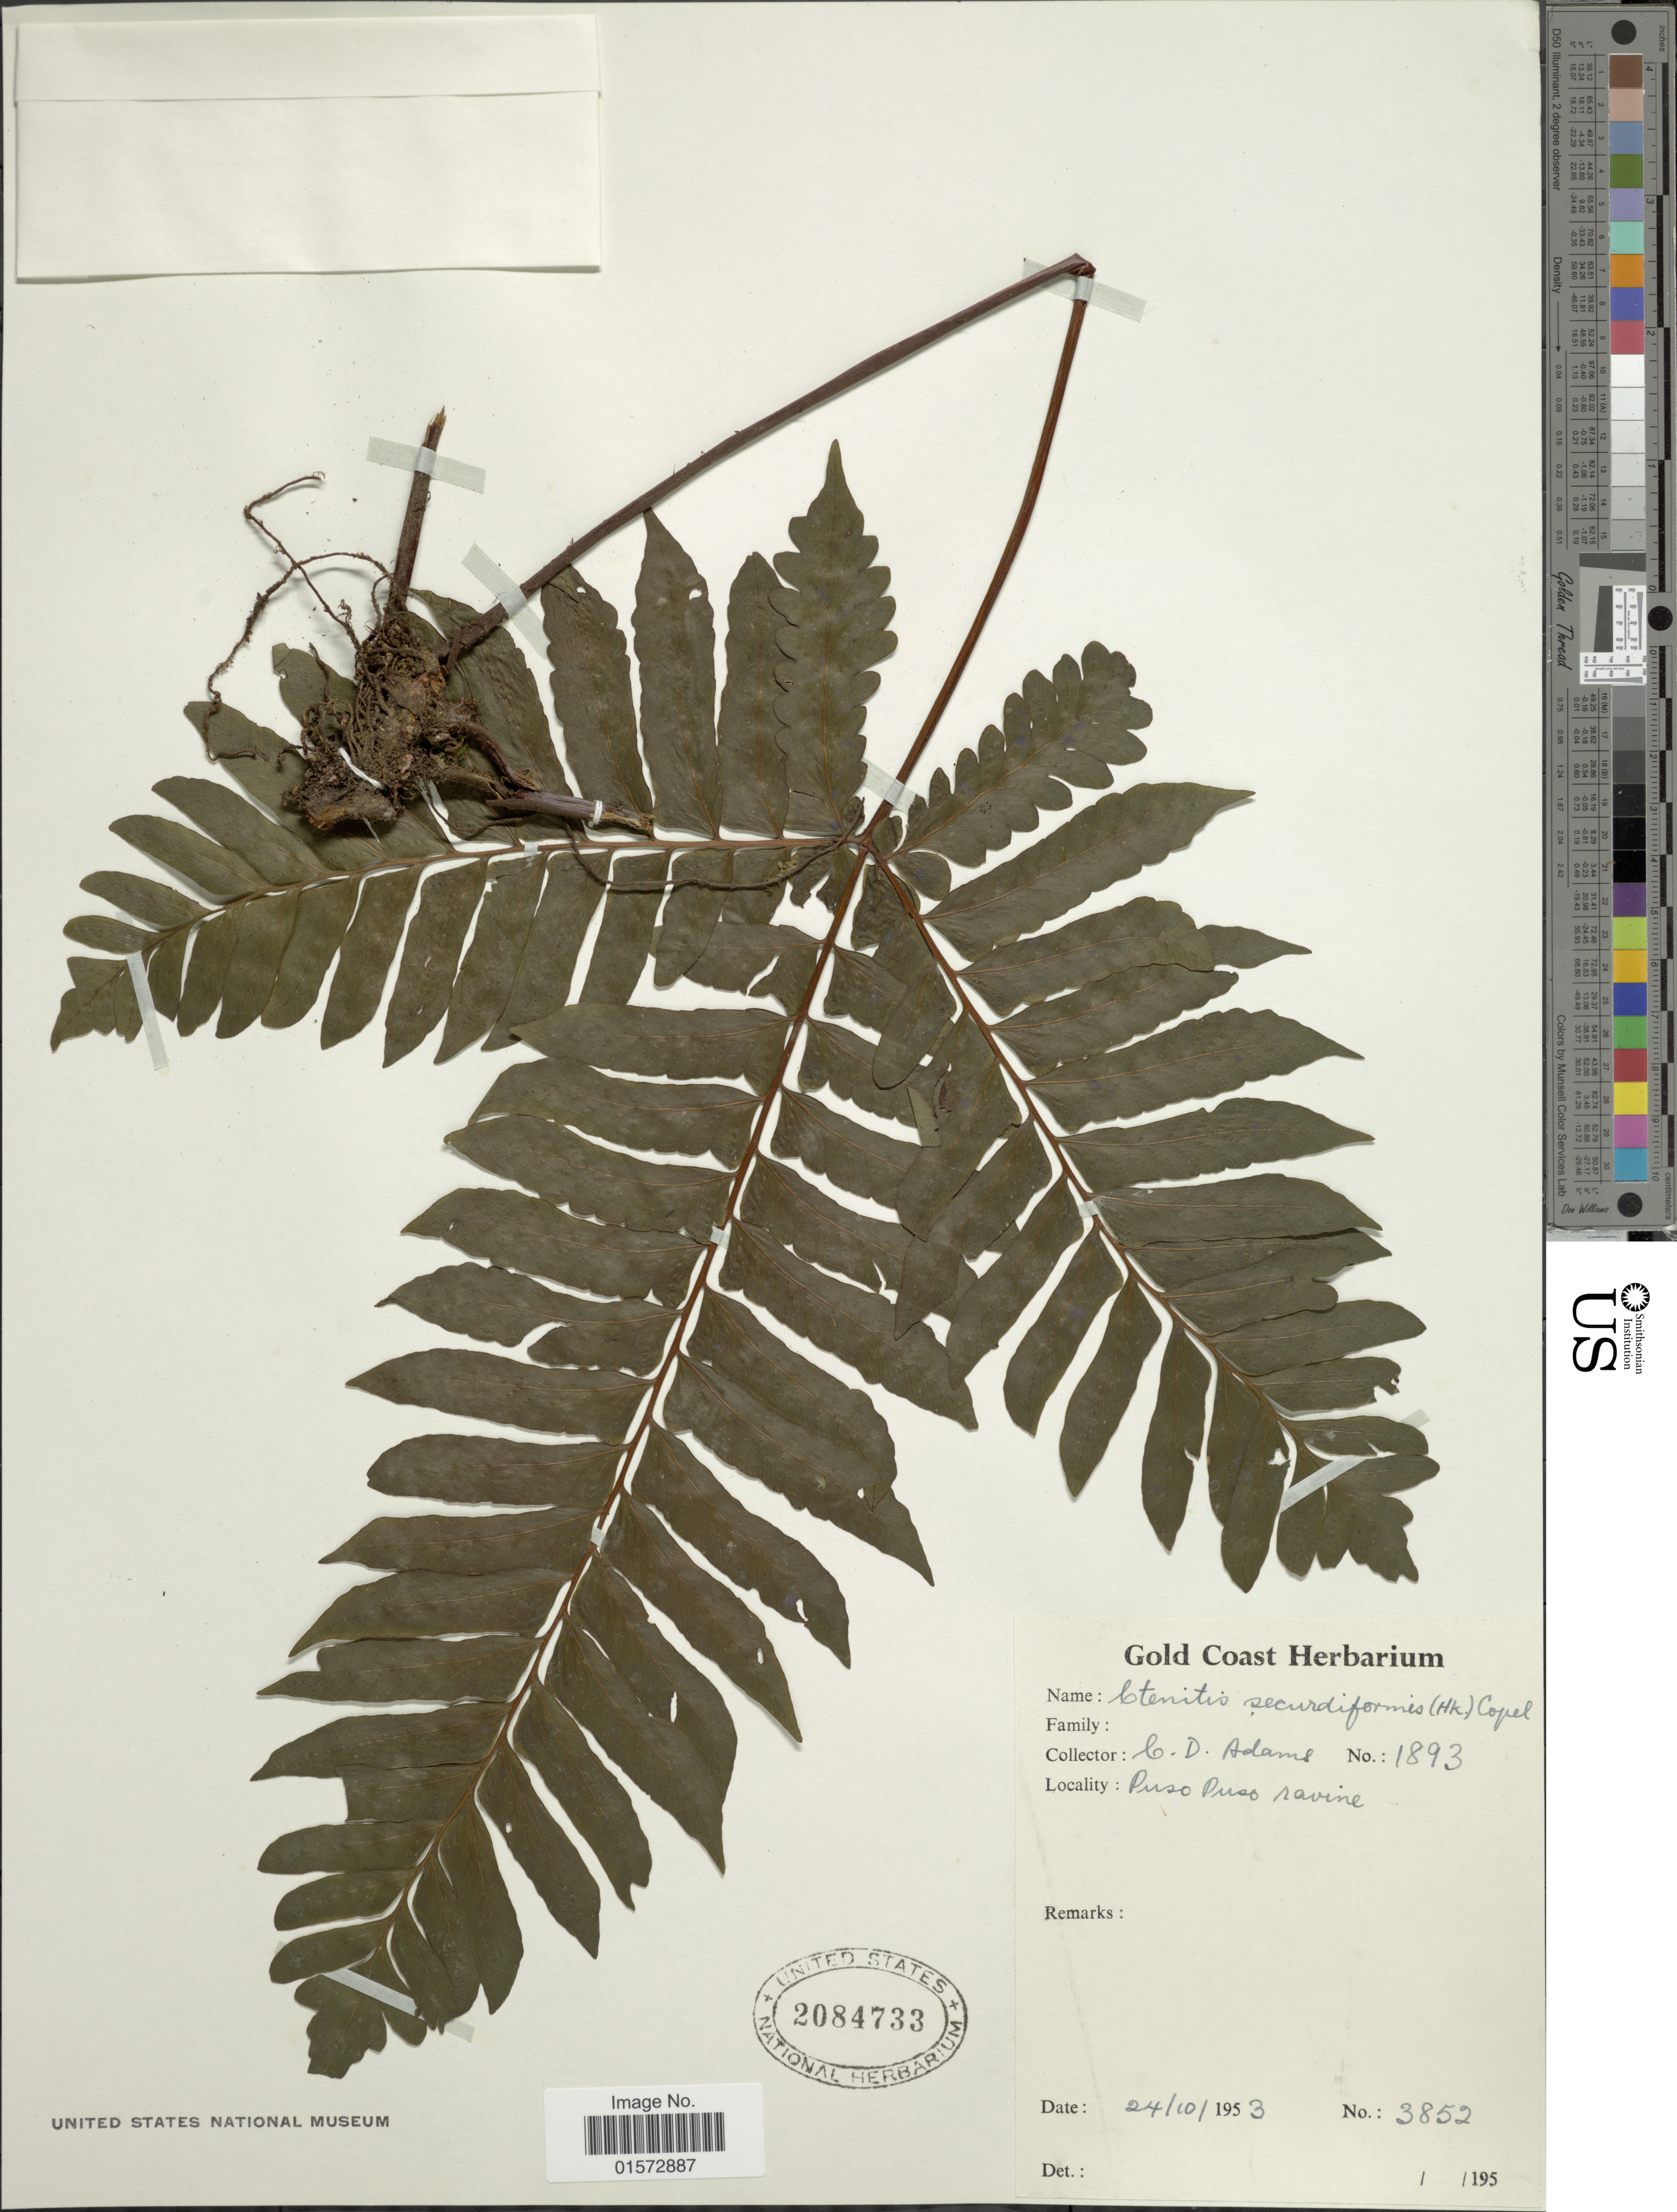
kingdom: Plantae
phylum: Tracheophyta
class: Polypodiopsida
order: Polypodiales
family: Tectariaceae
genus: Triplophyllum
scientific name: Triplophyllum securidiforme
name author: (Hook.)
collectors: C. D. Adams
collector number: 1893/3852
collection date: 1953-10-24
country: Ghana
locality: Puso Puso ravine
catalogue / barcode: US 2084733